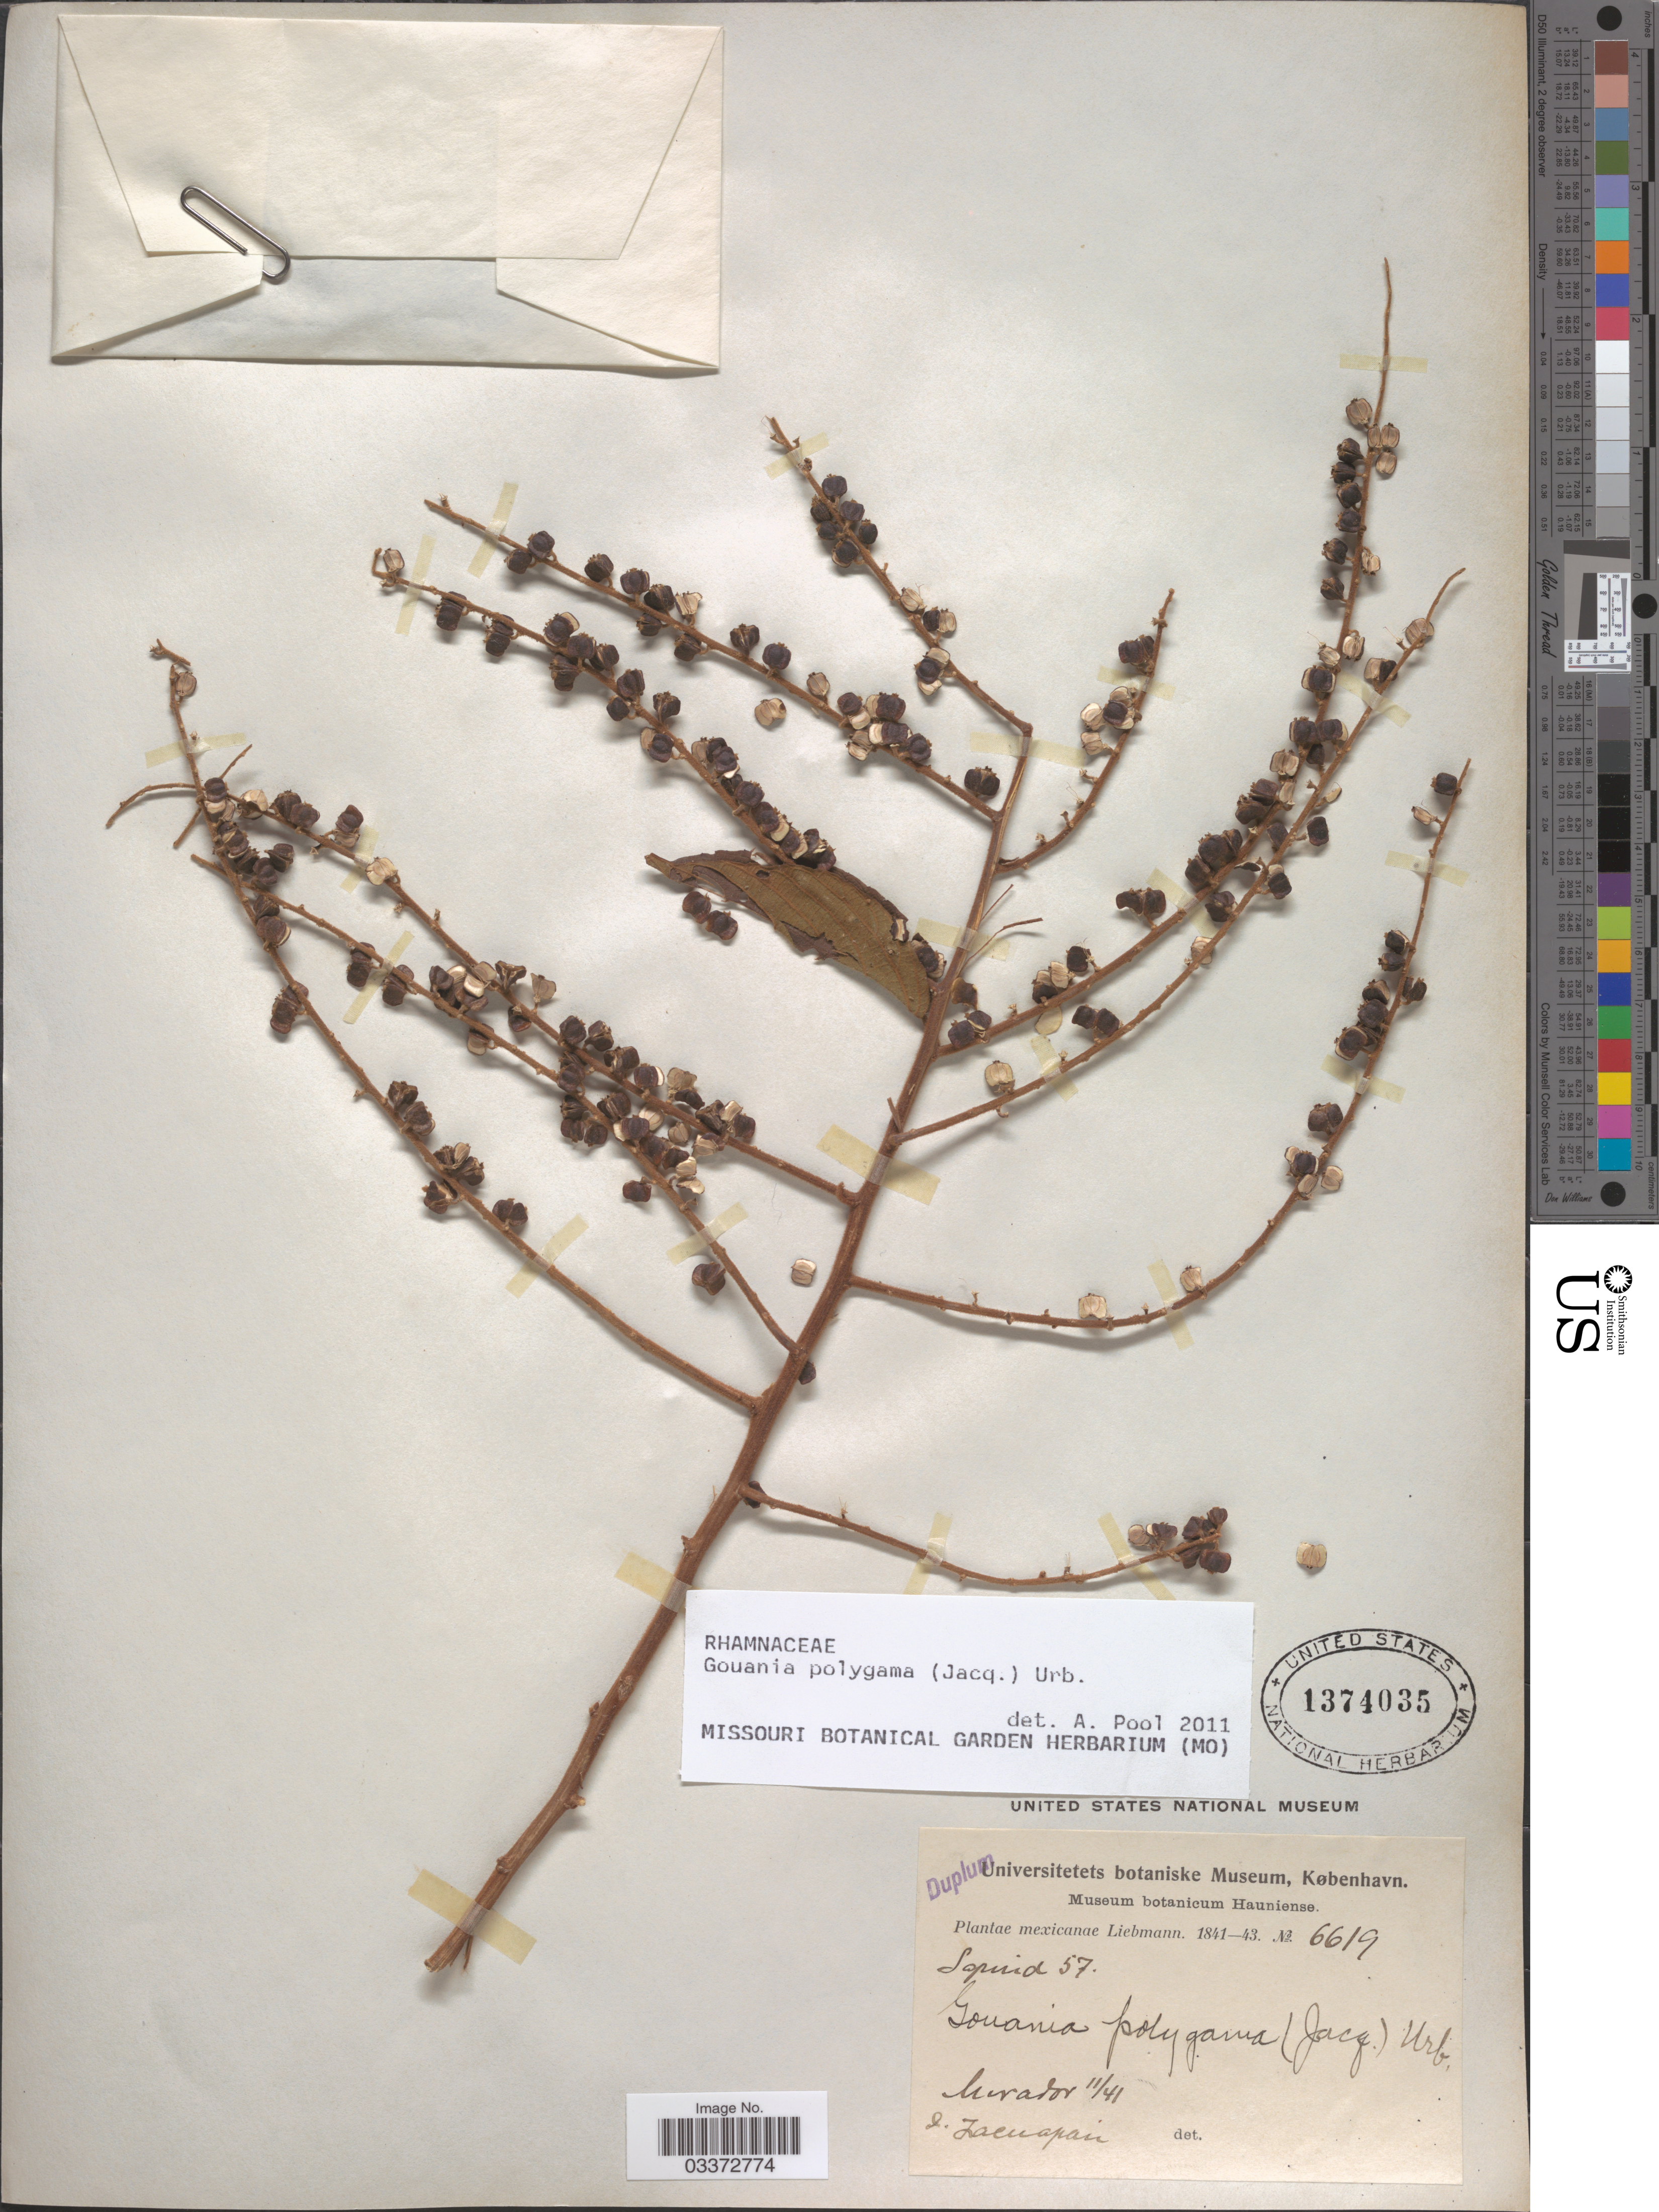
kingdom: Plantae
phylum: Tracheophyta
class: Magnoliopsida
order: Rosales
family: Rhamnaceae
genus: Gouania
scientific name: Gouania polygama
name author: (Jacq.) Urb.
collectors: Liebmann, --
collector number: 6619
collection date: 1841-11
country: Mexico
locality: Mirador & Zacuapan.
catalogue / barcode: US 1374035